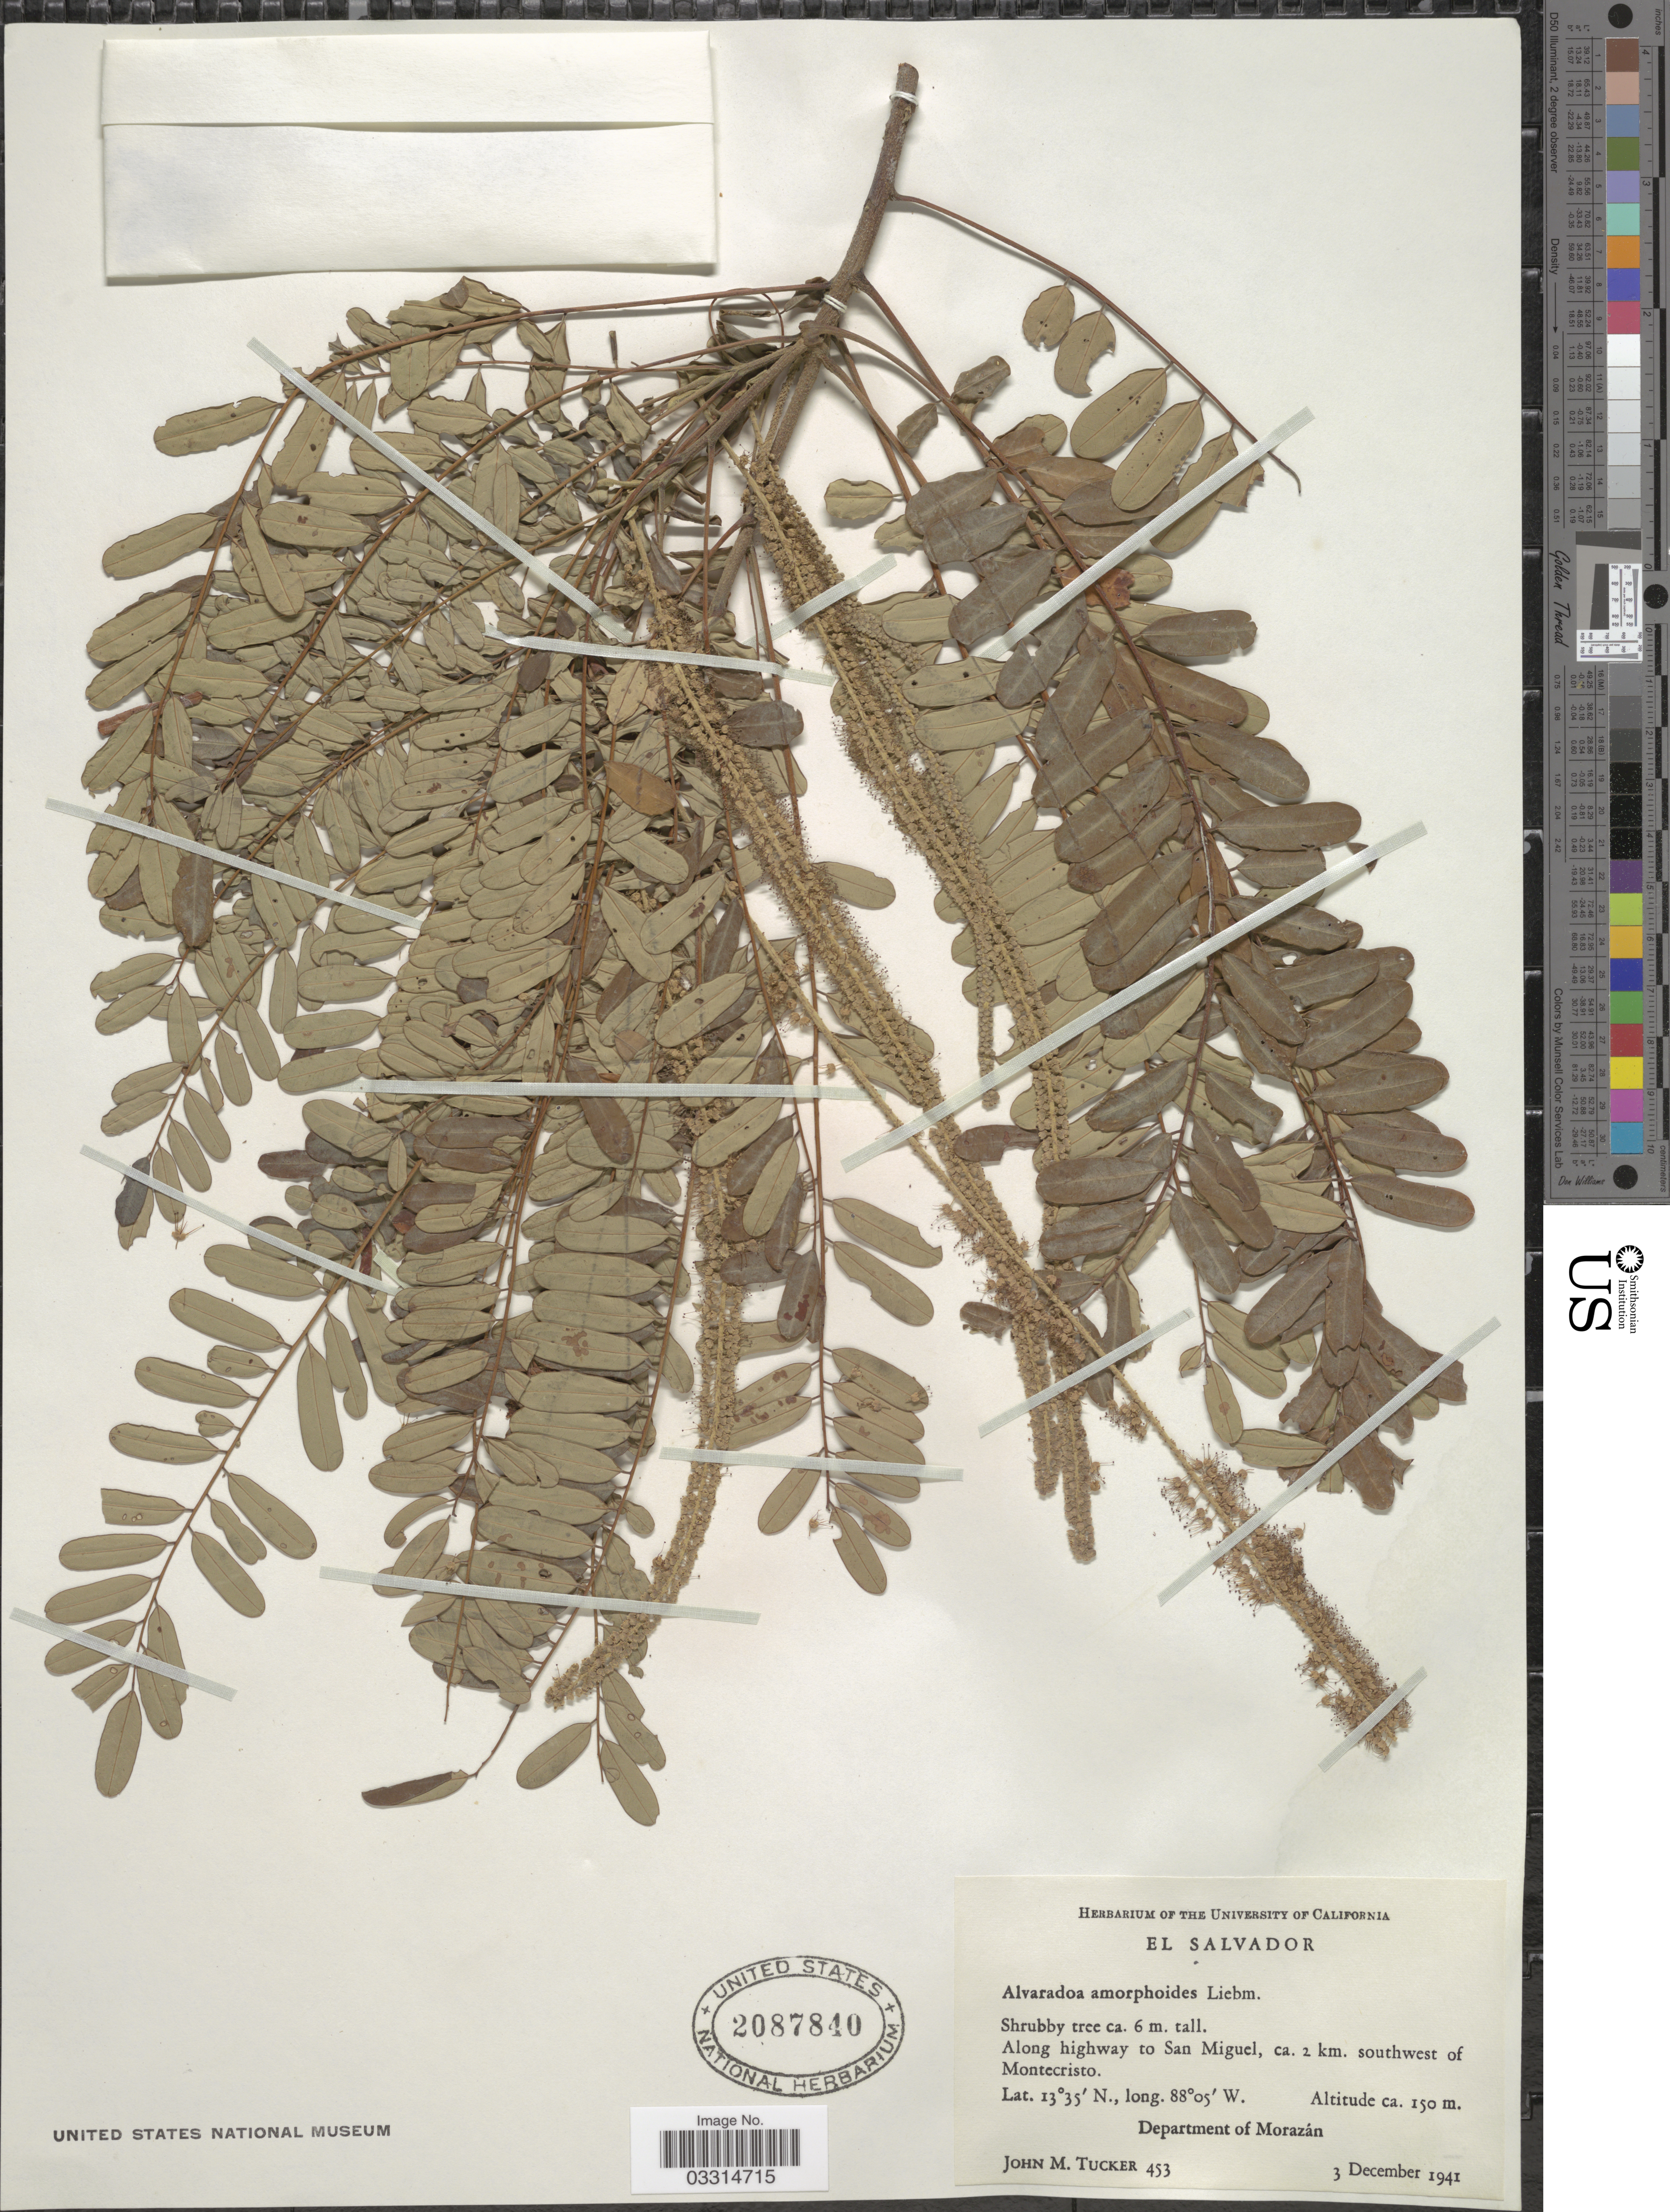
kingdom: Plantae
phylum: Tracheophyta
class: Magnoliopsida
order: Picramniales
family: Picramniaceae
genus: Alvaradoa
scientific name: Alvaradoa amorphoides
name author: Liebm.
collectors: J. M. Tucker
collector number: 453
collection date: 1941-12-03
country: El Salvador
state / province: Morazan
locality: Along highway to San Miguel, ca. 2 km. southwest of Montecristo. Department of Morazán.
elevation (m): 150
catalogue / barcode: US 2087840